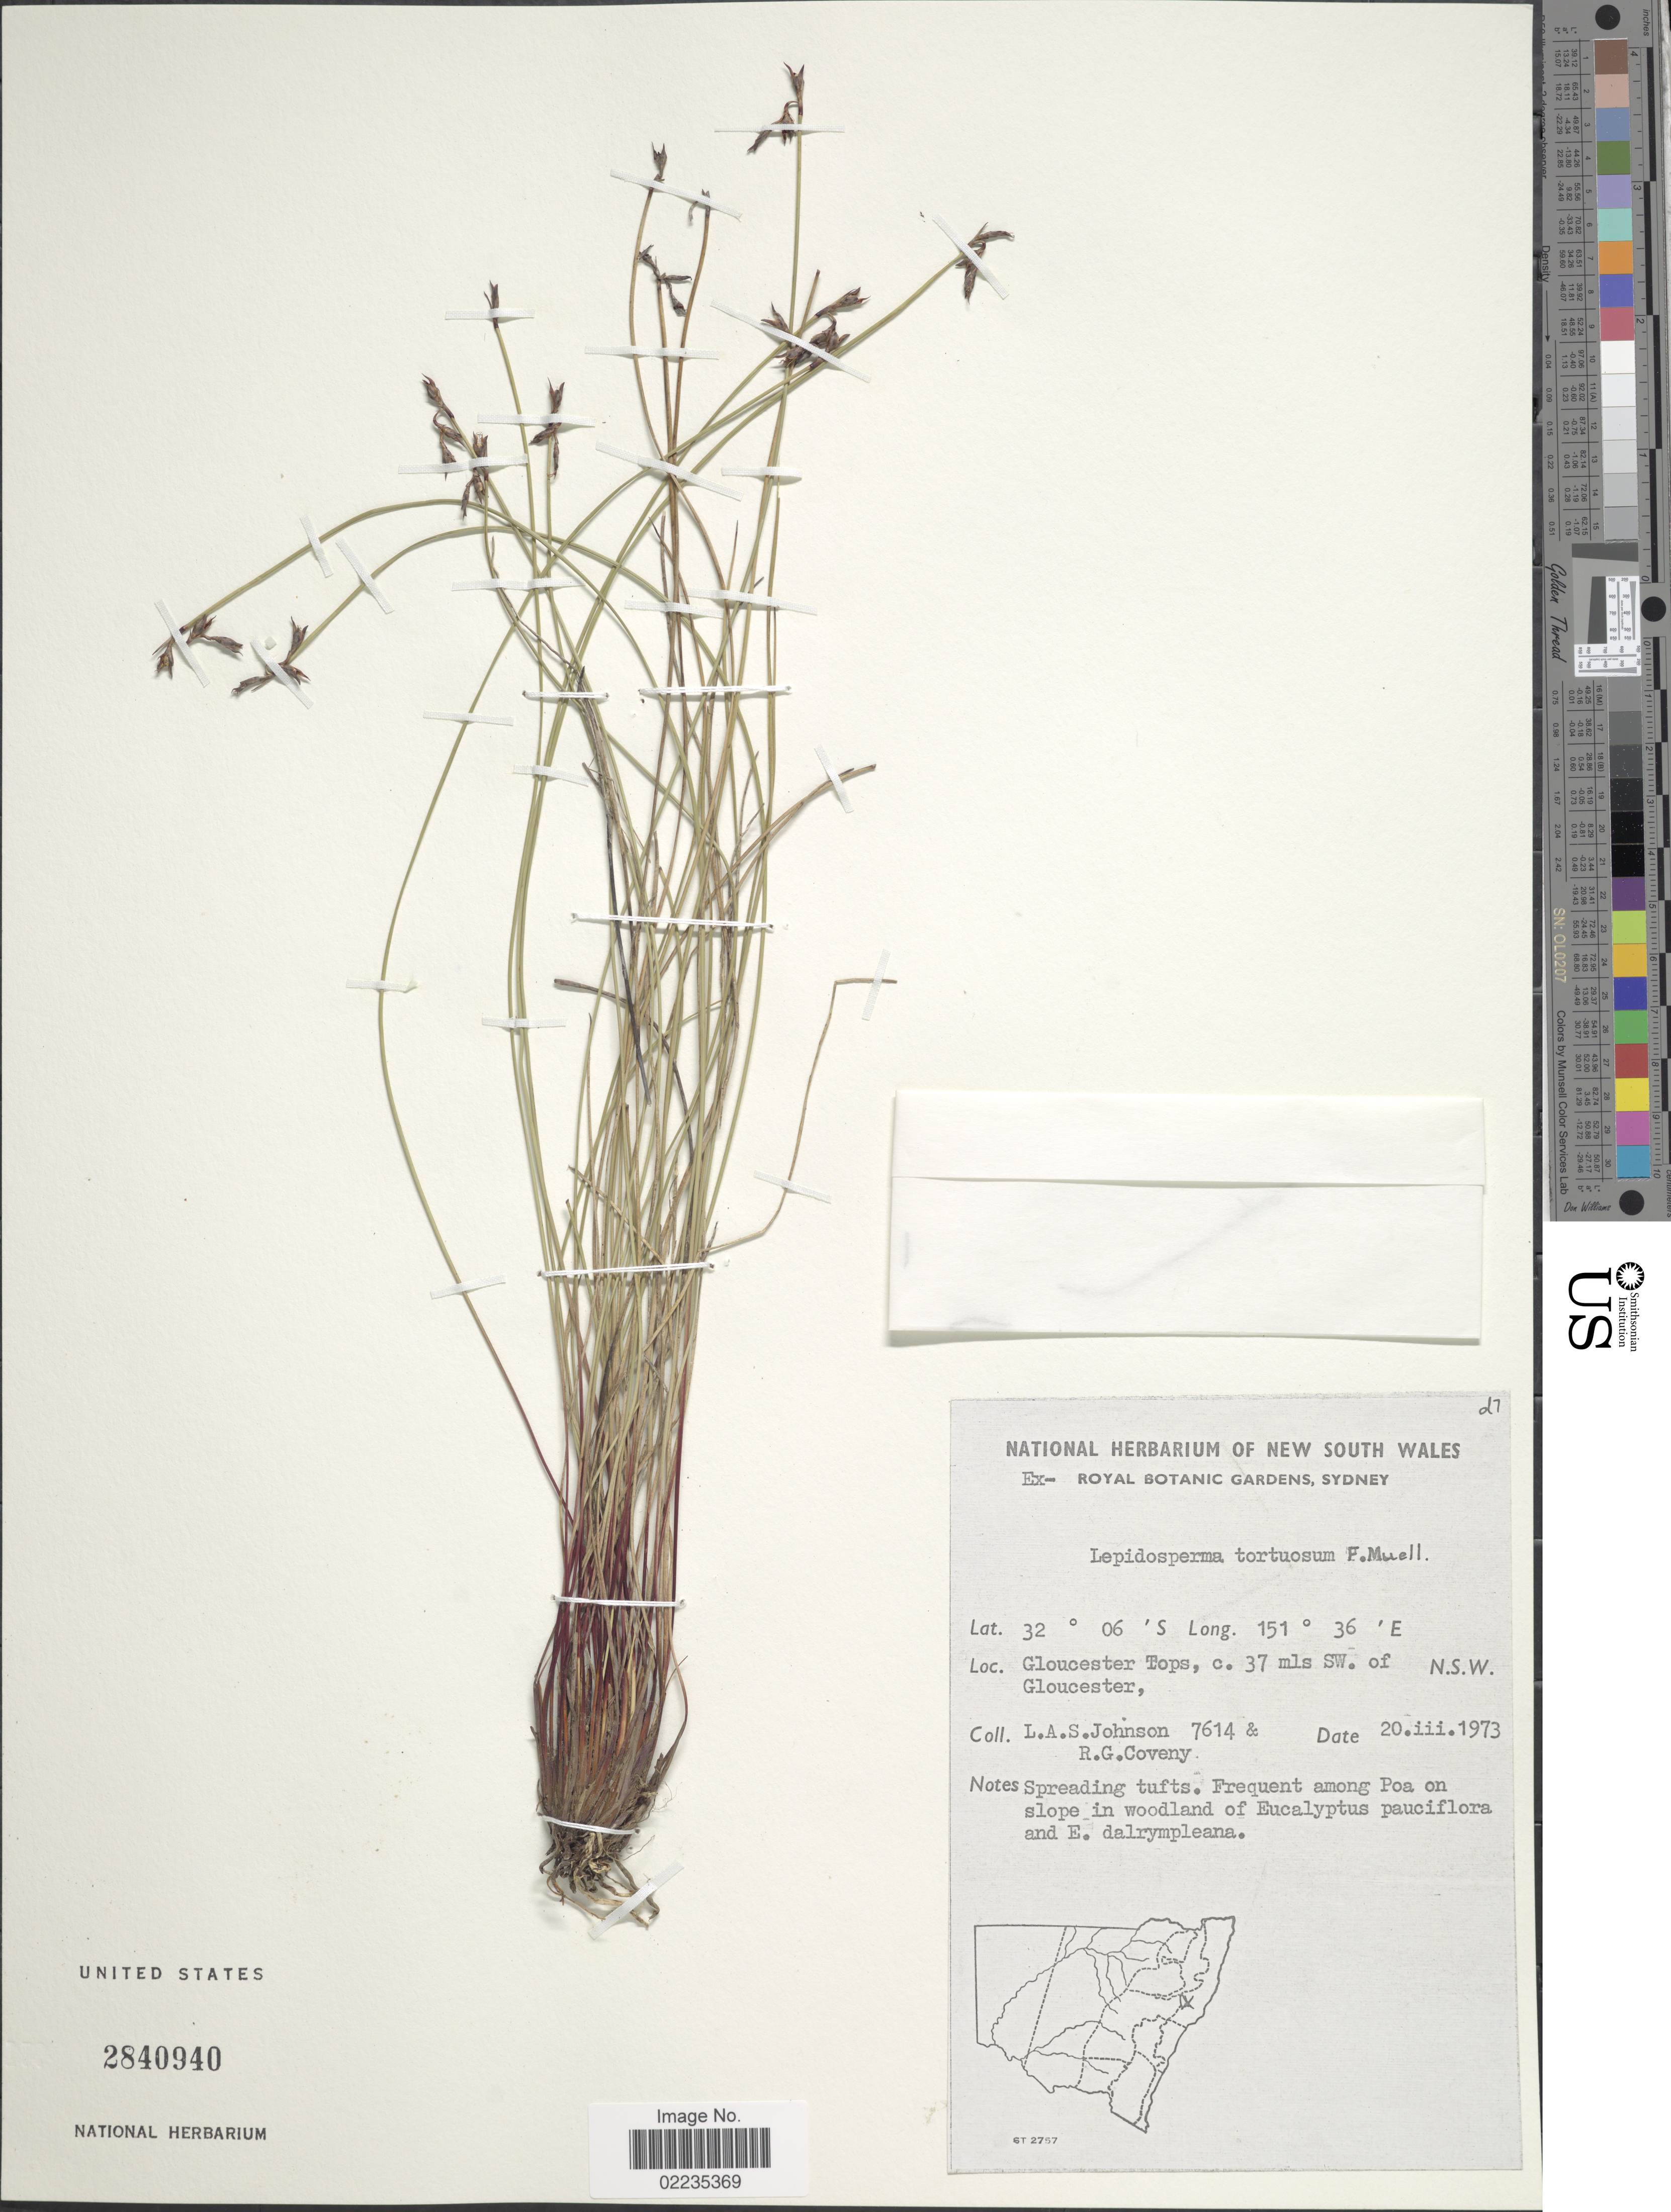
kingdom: Plantae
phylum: Tracheophyta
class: Liliopsida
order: Poales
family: Cyperaceae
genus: Lepidosperma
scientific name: Lepidosperma tortuosum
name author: F. Muell.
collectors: L. Johnson & R. Coveny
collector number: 7614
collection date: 1973-03-20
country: Australia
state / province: New South Wales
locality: Gloucester Tops, 37 mls SW. of Gloucester, N.S.W.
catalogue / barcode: US 2840940